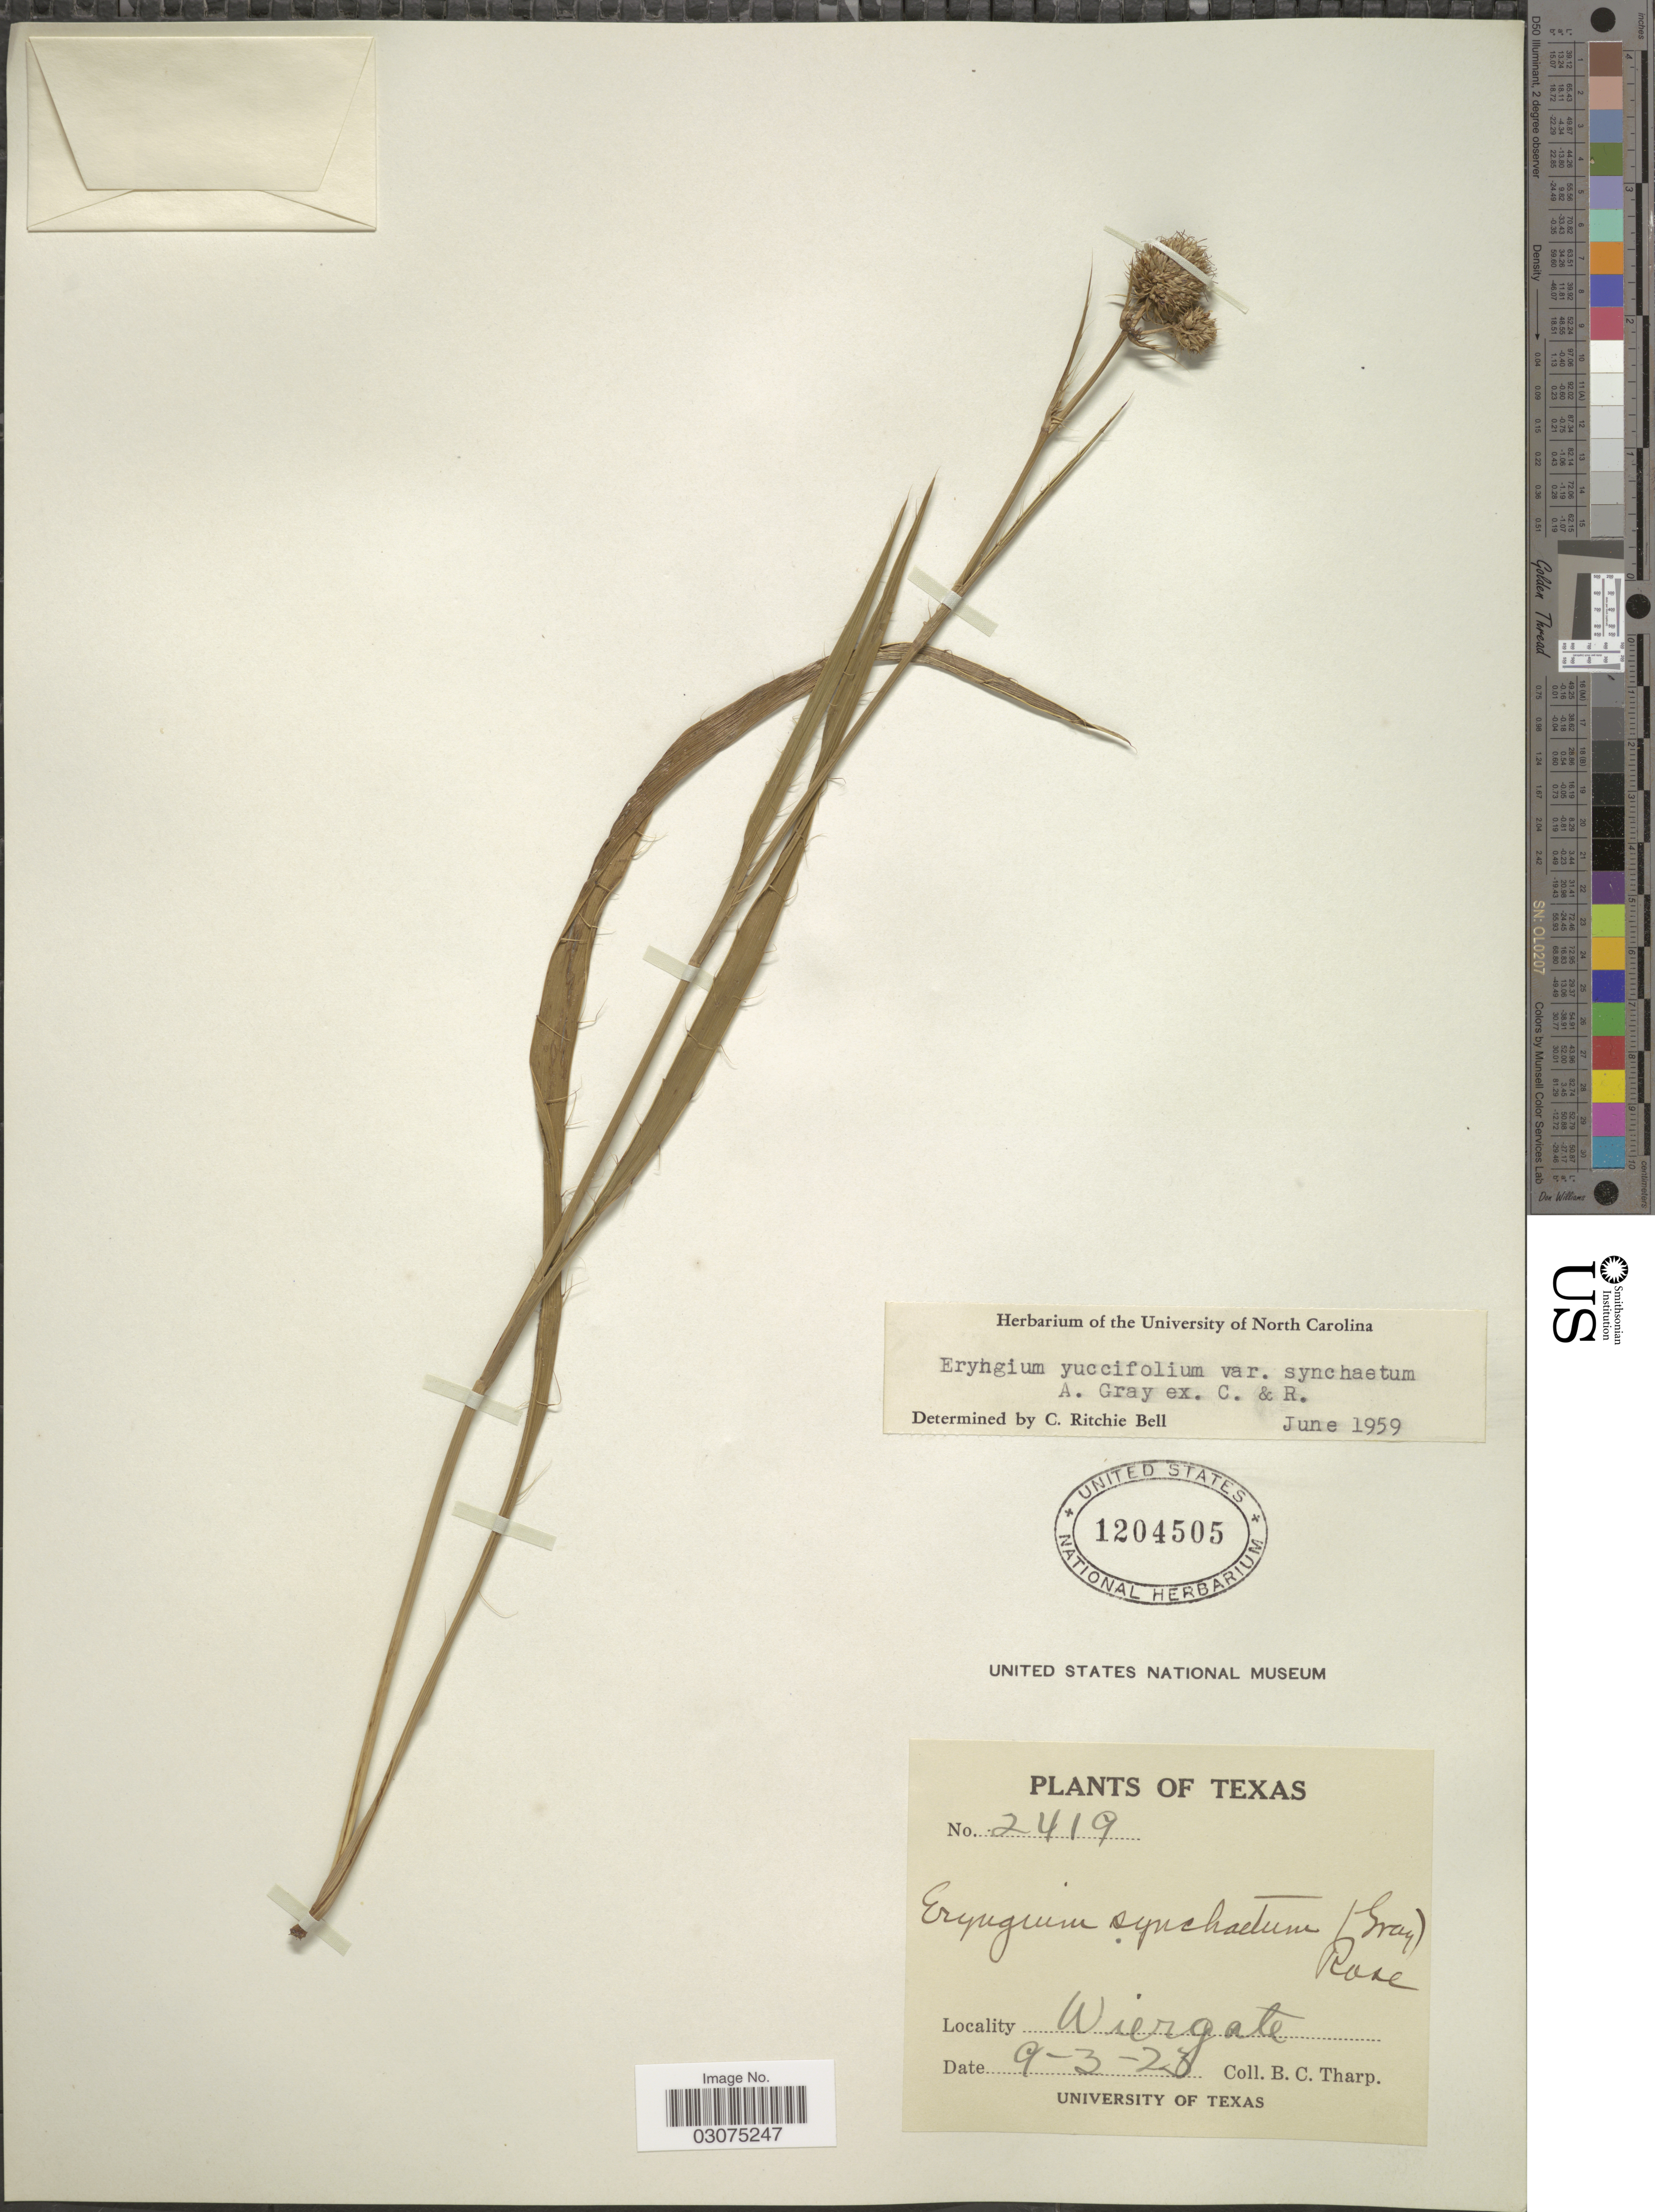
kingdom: Plantae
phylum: Tracheophyta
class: Magnoliopsida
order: Apiales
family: Apiaceae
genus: Eryngium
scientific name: Eryngium yuccifolium var. synchaetum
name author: A. Gray ex J.M. Coult. & Rose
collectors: B. C. Tharp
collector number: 2419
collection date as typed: Transcribed d/m/y: 3/9/23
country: United States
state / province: Texas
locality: Wiergate.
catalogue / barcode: US 1204505